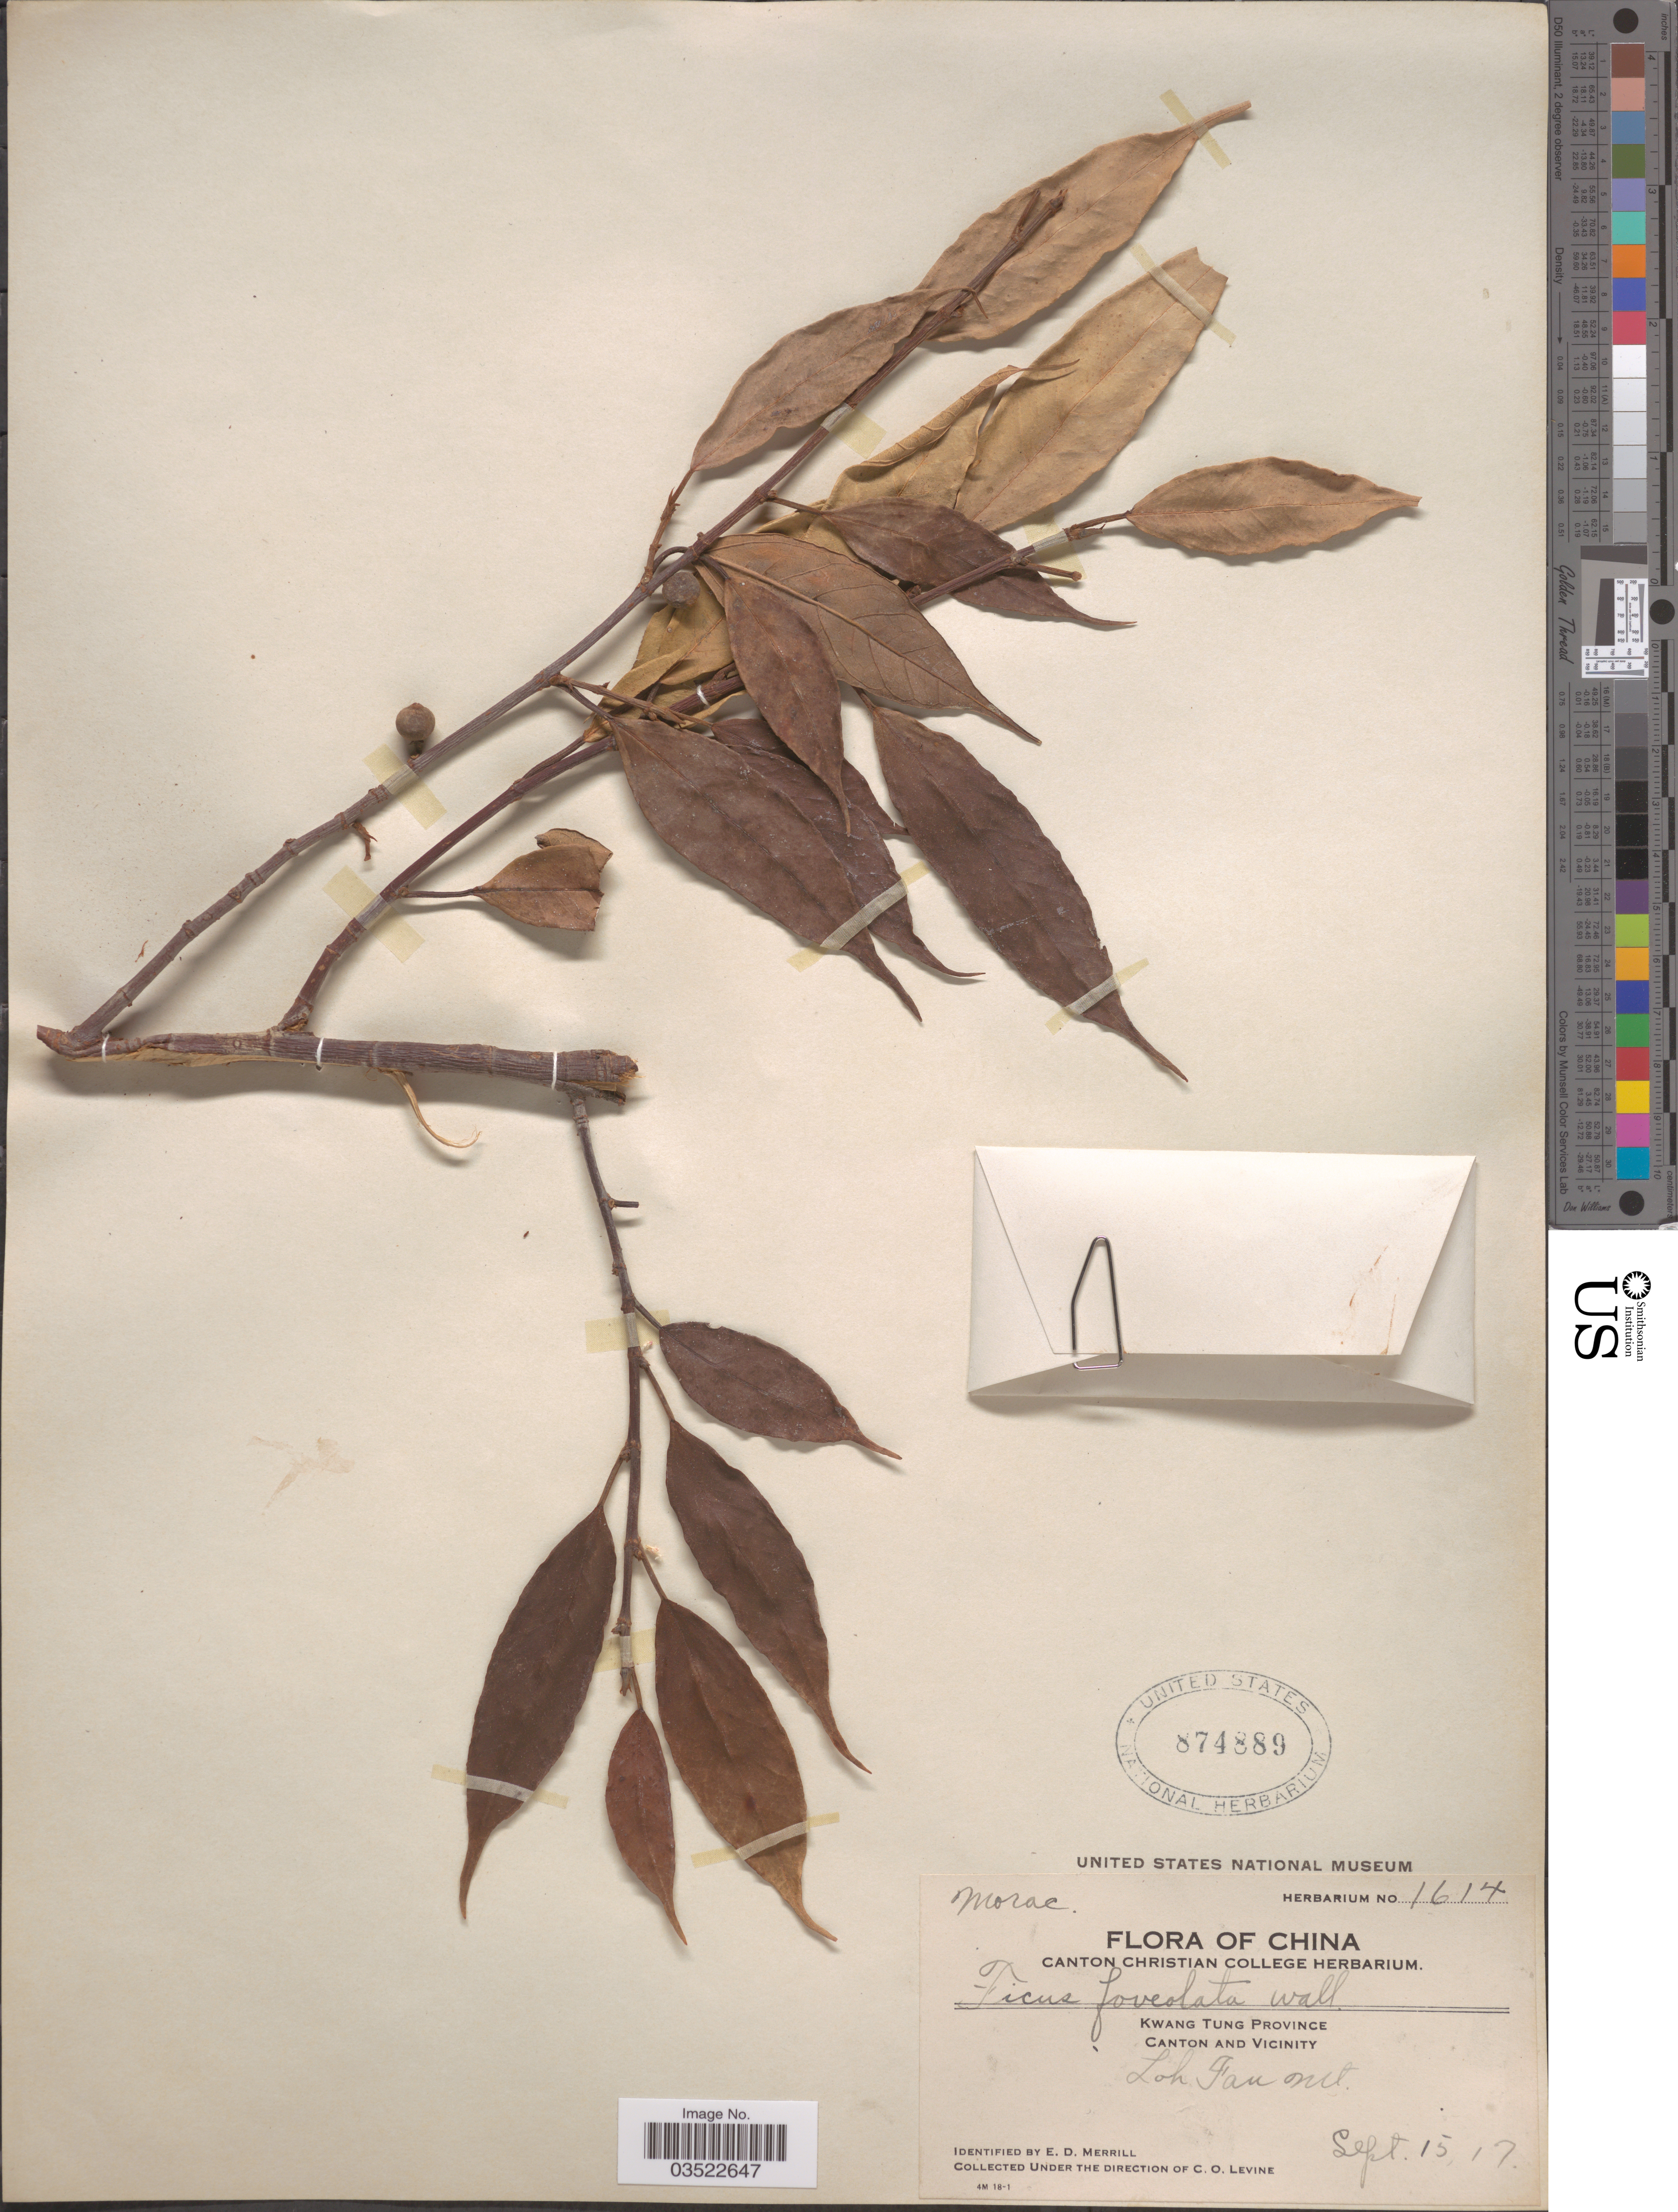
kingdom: Plantae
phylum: Tracheophyta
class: Magnoliopsida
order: Rosales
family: Moraceae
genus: Ficus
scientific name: Ficus sarmentosa var. nipponica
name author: (Franch. & Sav.) Corner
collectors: C. O. Levine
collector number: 1614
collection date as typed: Transcribed d/m/y: 15/9/17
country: China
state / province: Guangdong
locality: Kwang Tung Province. Canton and Vicinity. Loh Fau Mt.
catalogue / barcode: US 874889